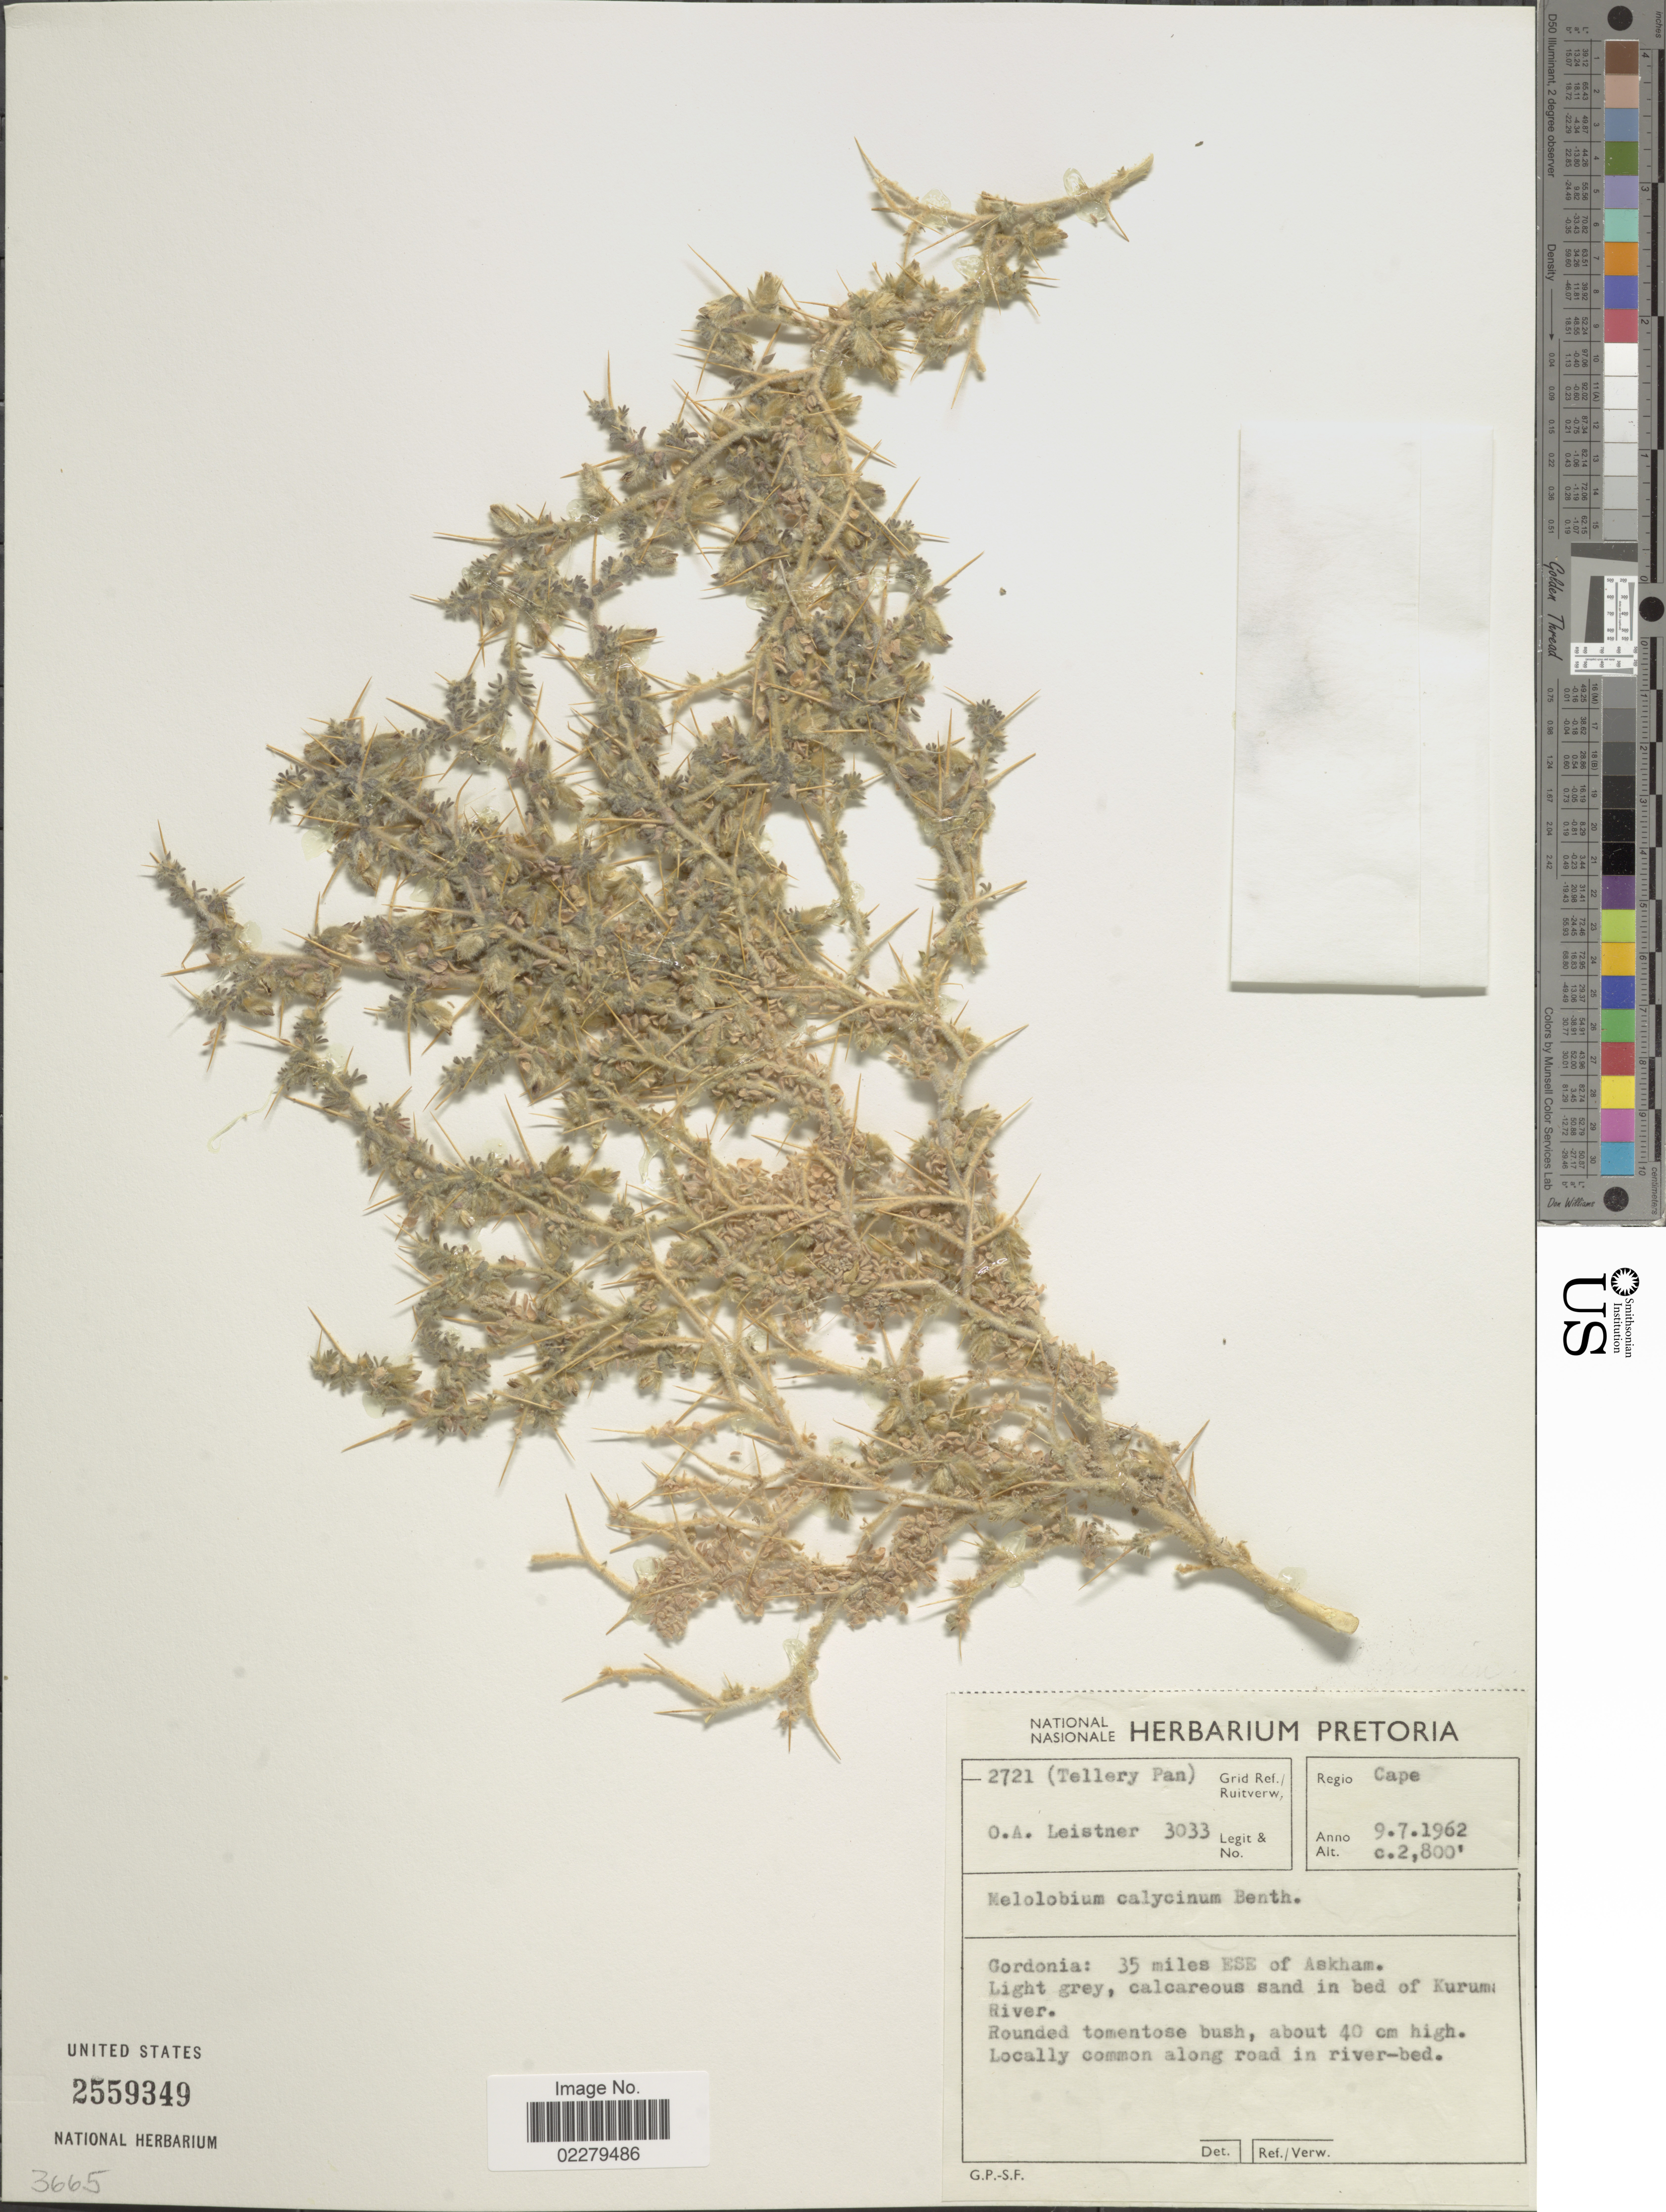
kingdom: Plantae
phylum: Tracheophyta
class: Magnoliopsida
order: Fabales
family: Fabaceae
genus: Melolobium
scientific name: Melolobium calycinum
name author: Benth.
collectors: O. A. Leistner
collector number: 3033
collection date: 1962-07-09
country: South Africa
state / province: Northern Cape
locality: Regio Cape. Gordonia: 35 miles ESE of Askham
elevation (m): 85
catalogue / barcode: US 2559349